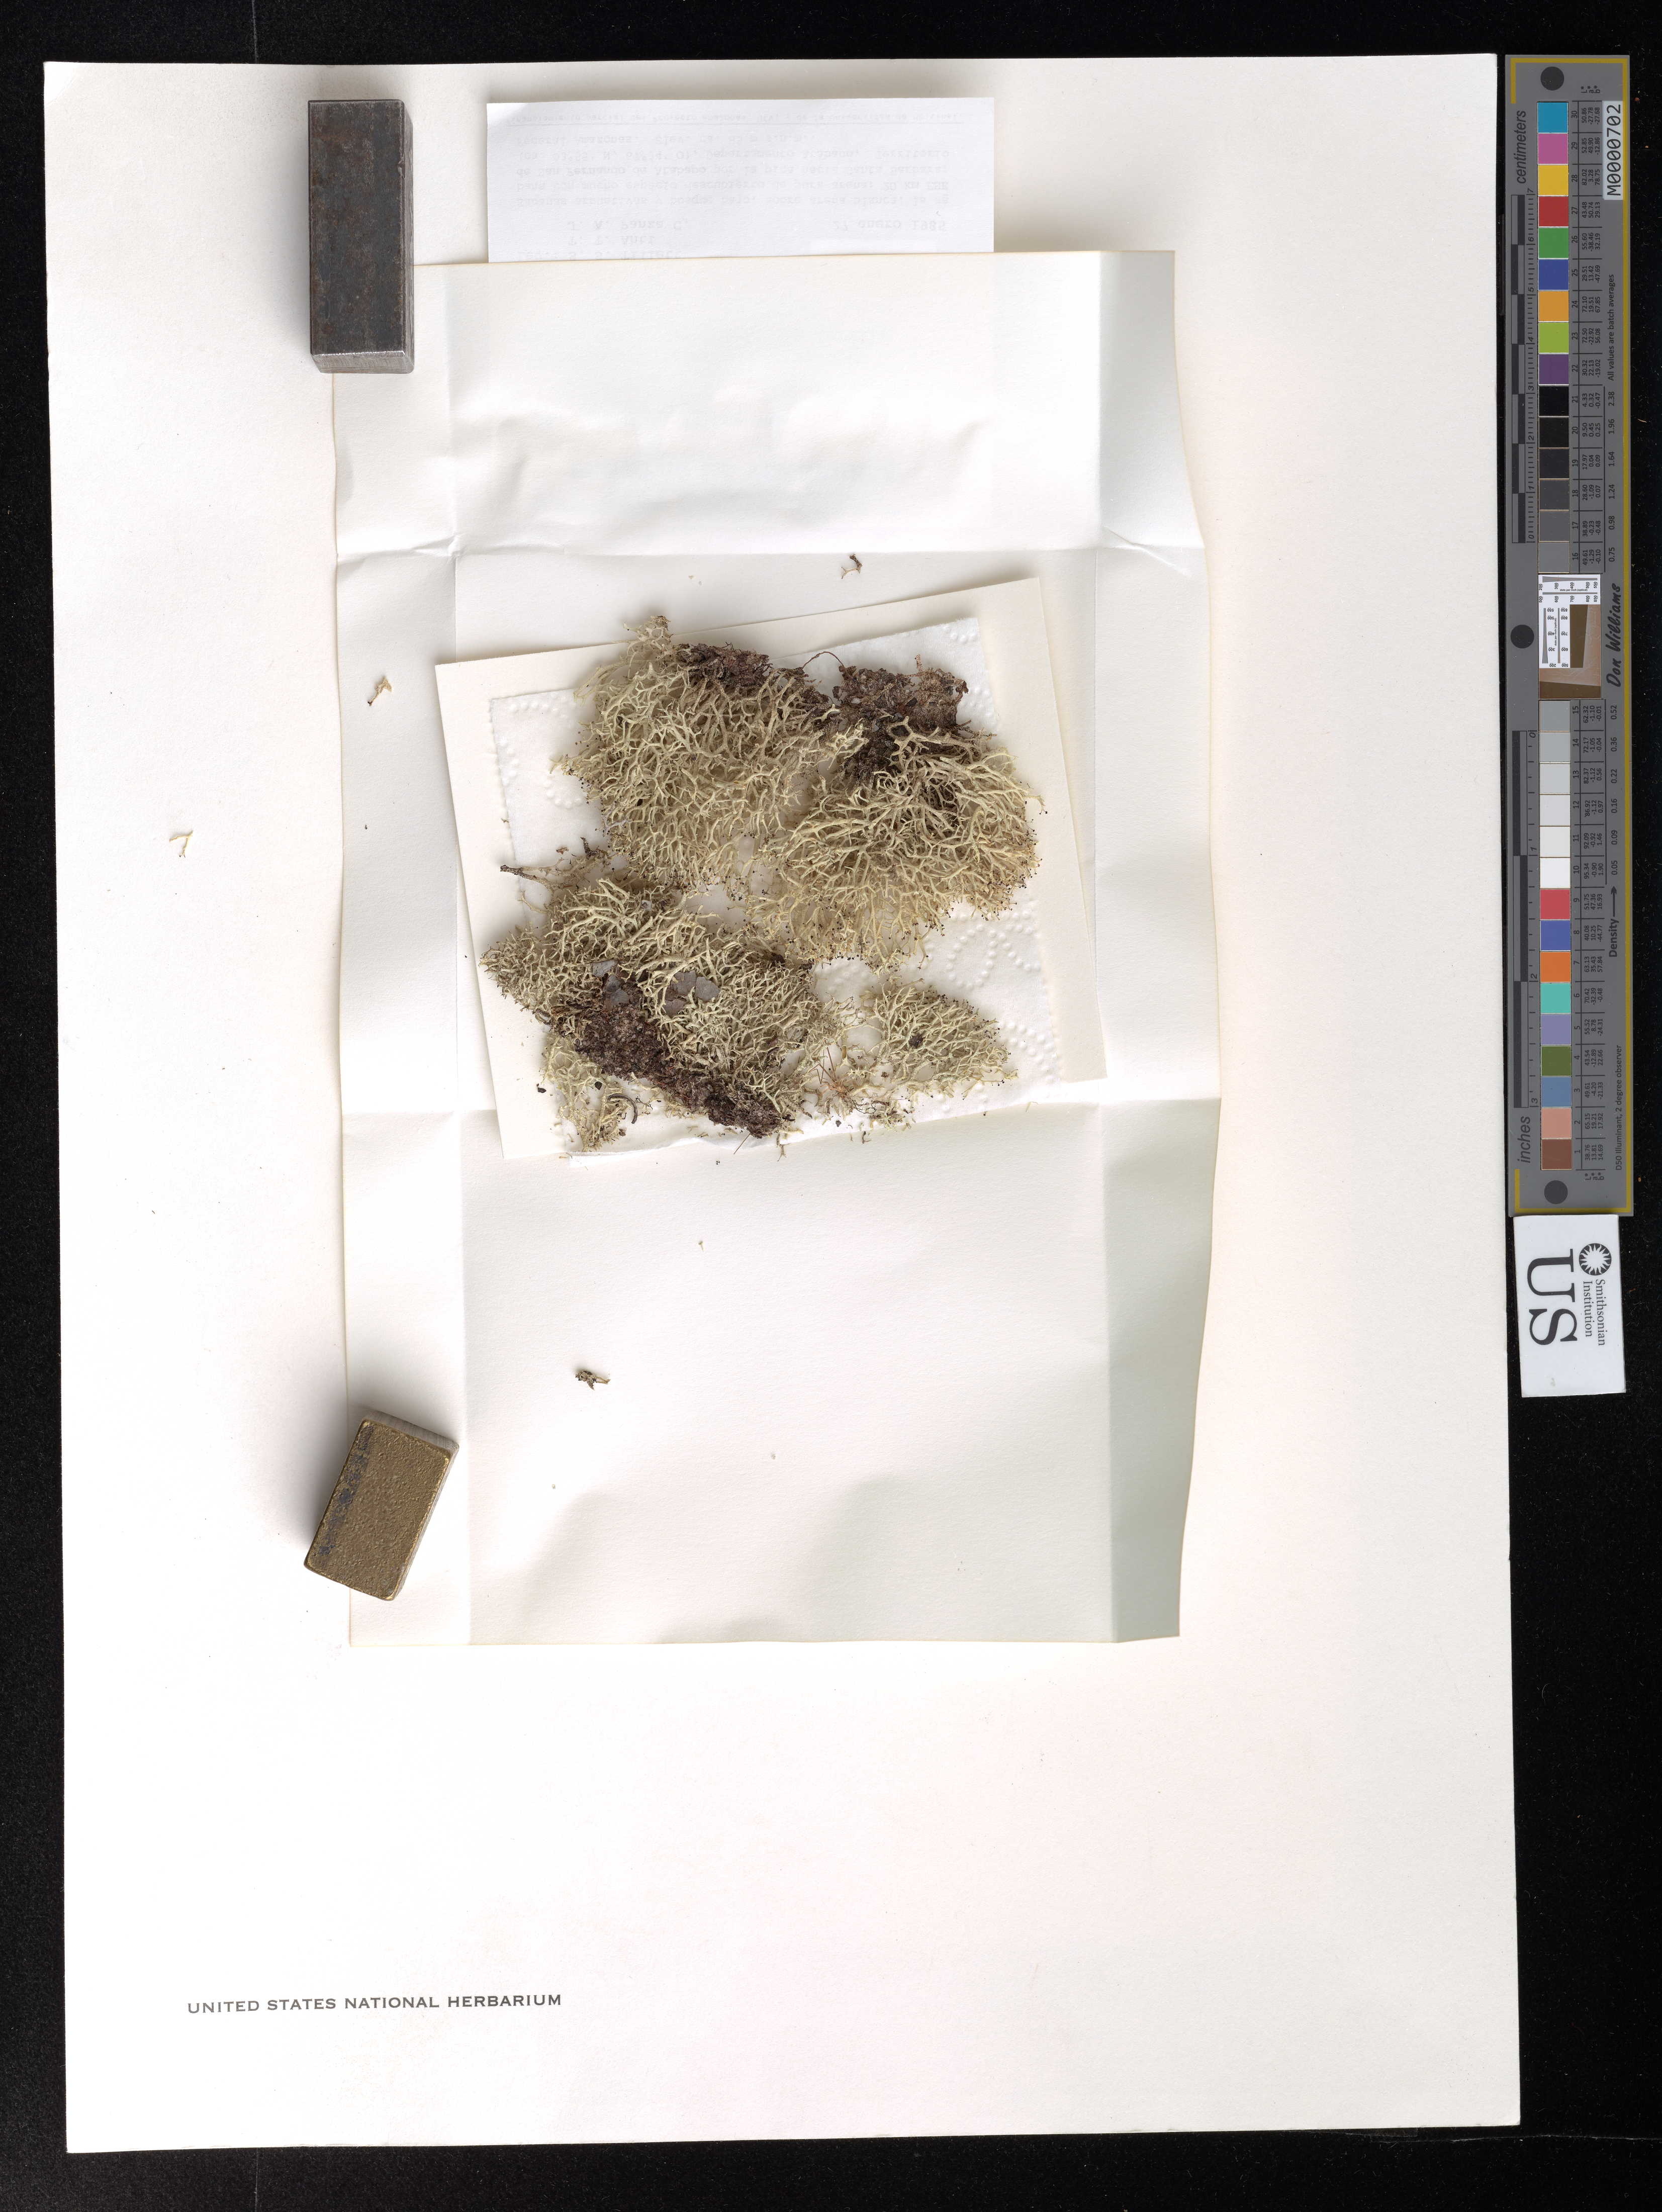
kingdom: Fungi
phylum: Ascomycota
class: Lecanoromycetes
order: Lecanorales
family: Cladoniaceae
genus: Cladonia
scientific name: Cladonia spinea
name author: Ahti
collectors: S. S. Tillett, T. T. Ahti & J. Panza C.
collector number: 36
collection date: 1985-01-27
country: Venezuela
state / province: Amazonas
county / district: Atabapo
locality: San Fernando de Atabapo, 20 km ESE, por la pica hacia Santa Barbara.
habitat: Sabanas arbustivas y bosque bajo, sobre arena blanca, la sabana con mucho espacio descubierto de pura arena.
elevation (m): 85